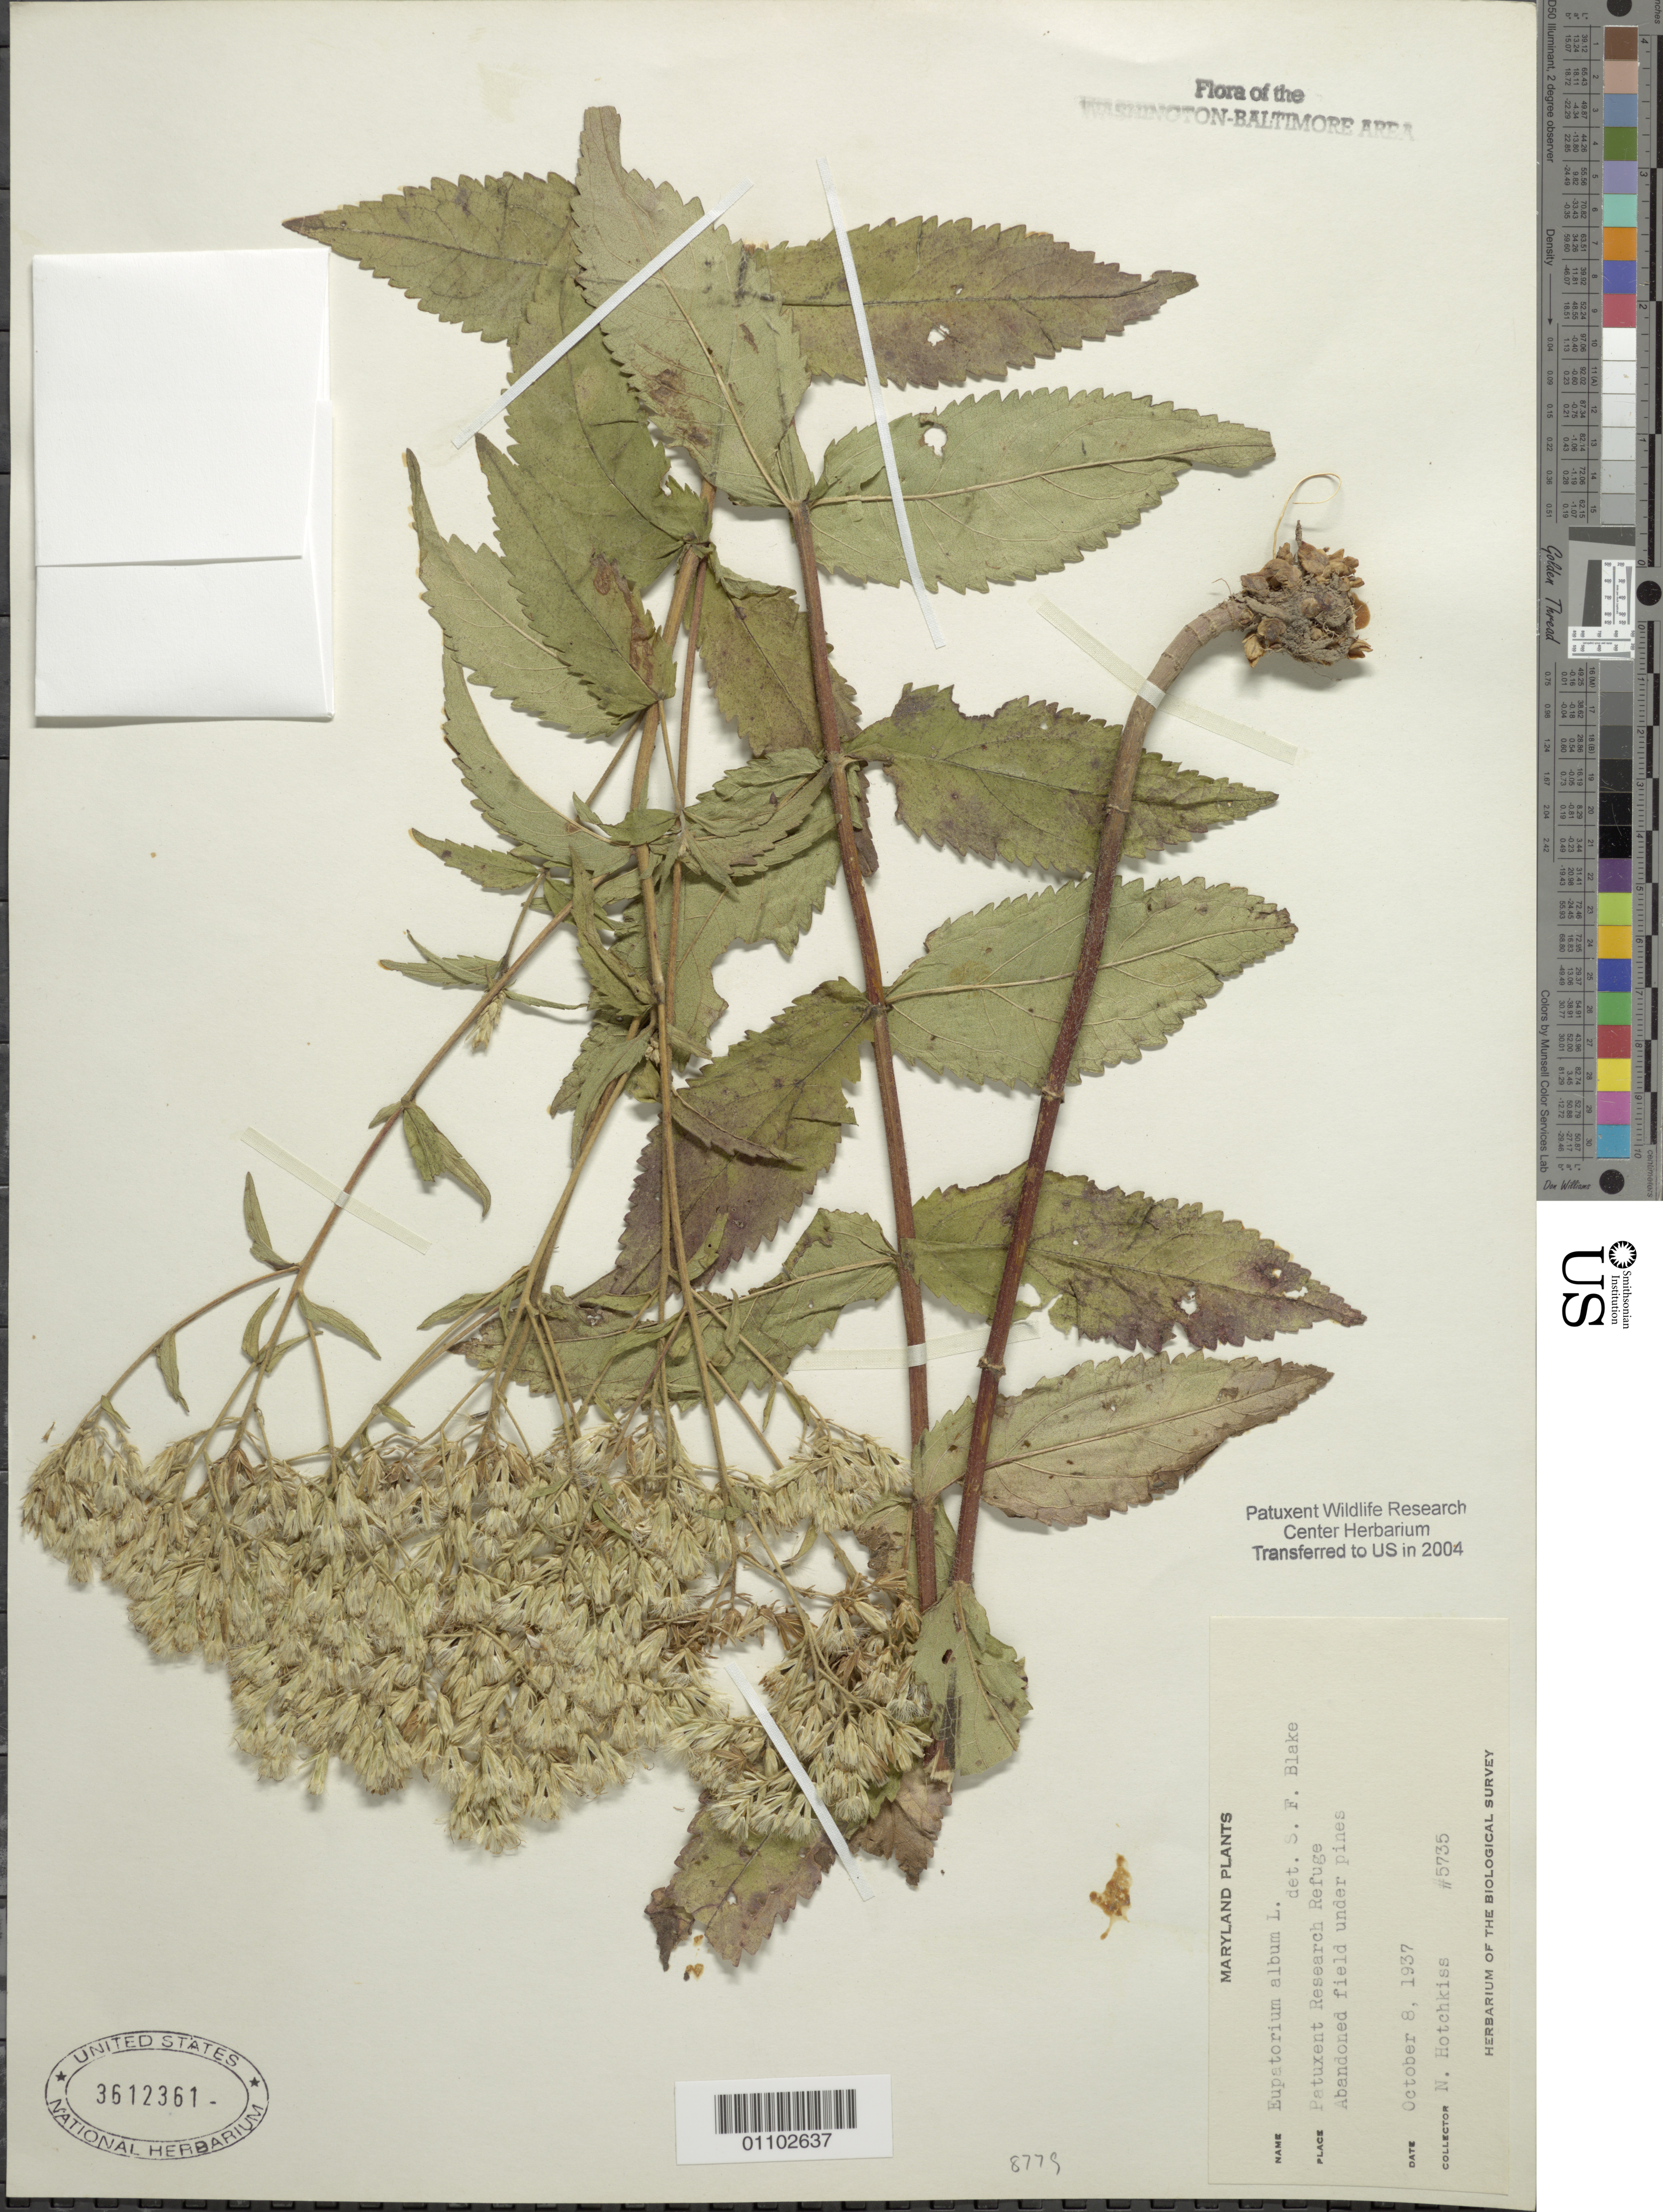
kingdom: Plantae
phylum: Tracheophyta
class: Magnoliopsida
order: Asterales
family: Asteraceae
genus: Eupatorium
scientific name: Eupatorium album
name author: L.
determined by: Blake, Sydney F.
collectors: N. Hotchkiss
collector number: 5735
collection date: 1937-10-08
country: United States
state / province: Maryland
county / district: Prince George's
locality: Patuxent Research Refuge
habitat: Abandoned field under pines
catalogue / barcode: US 3612361